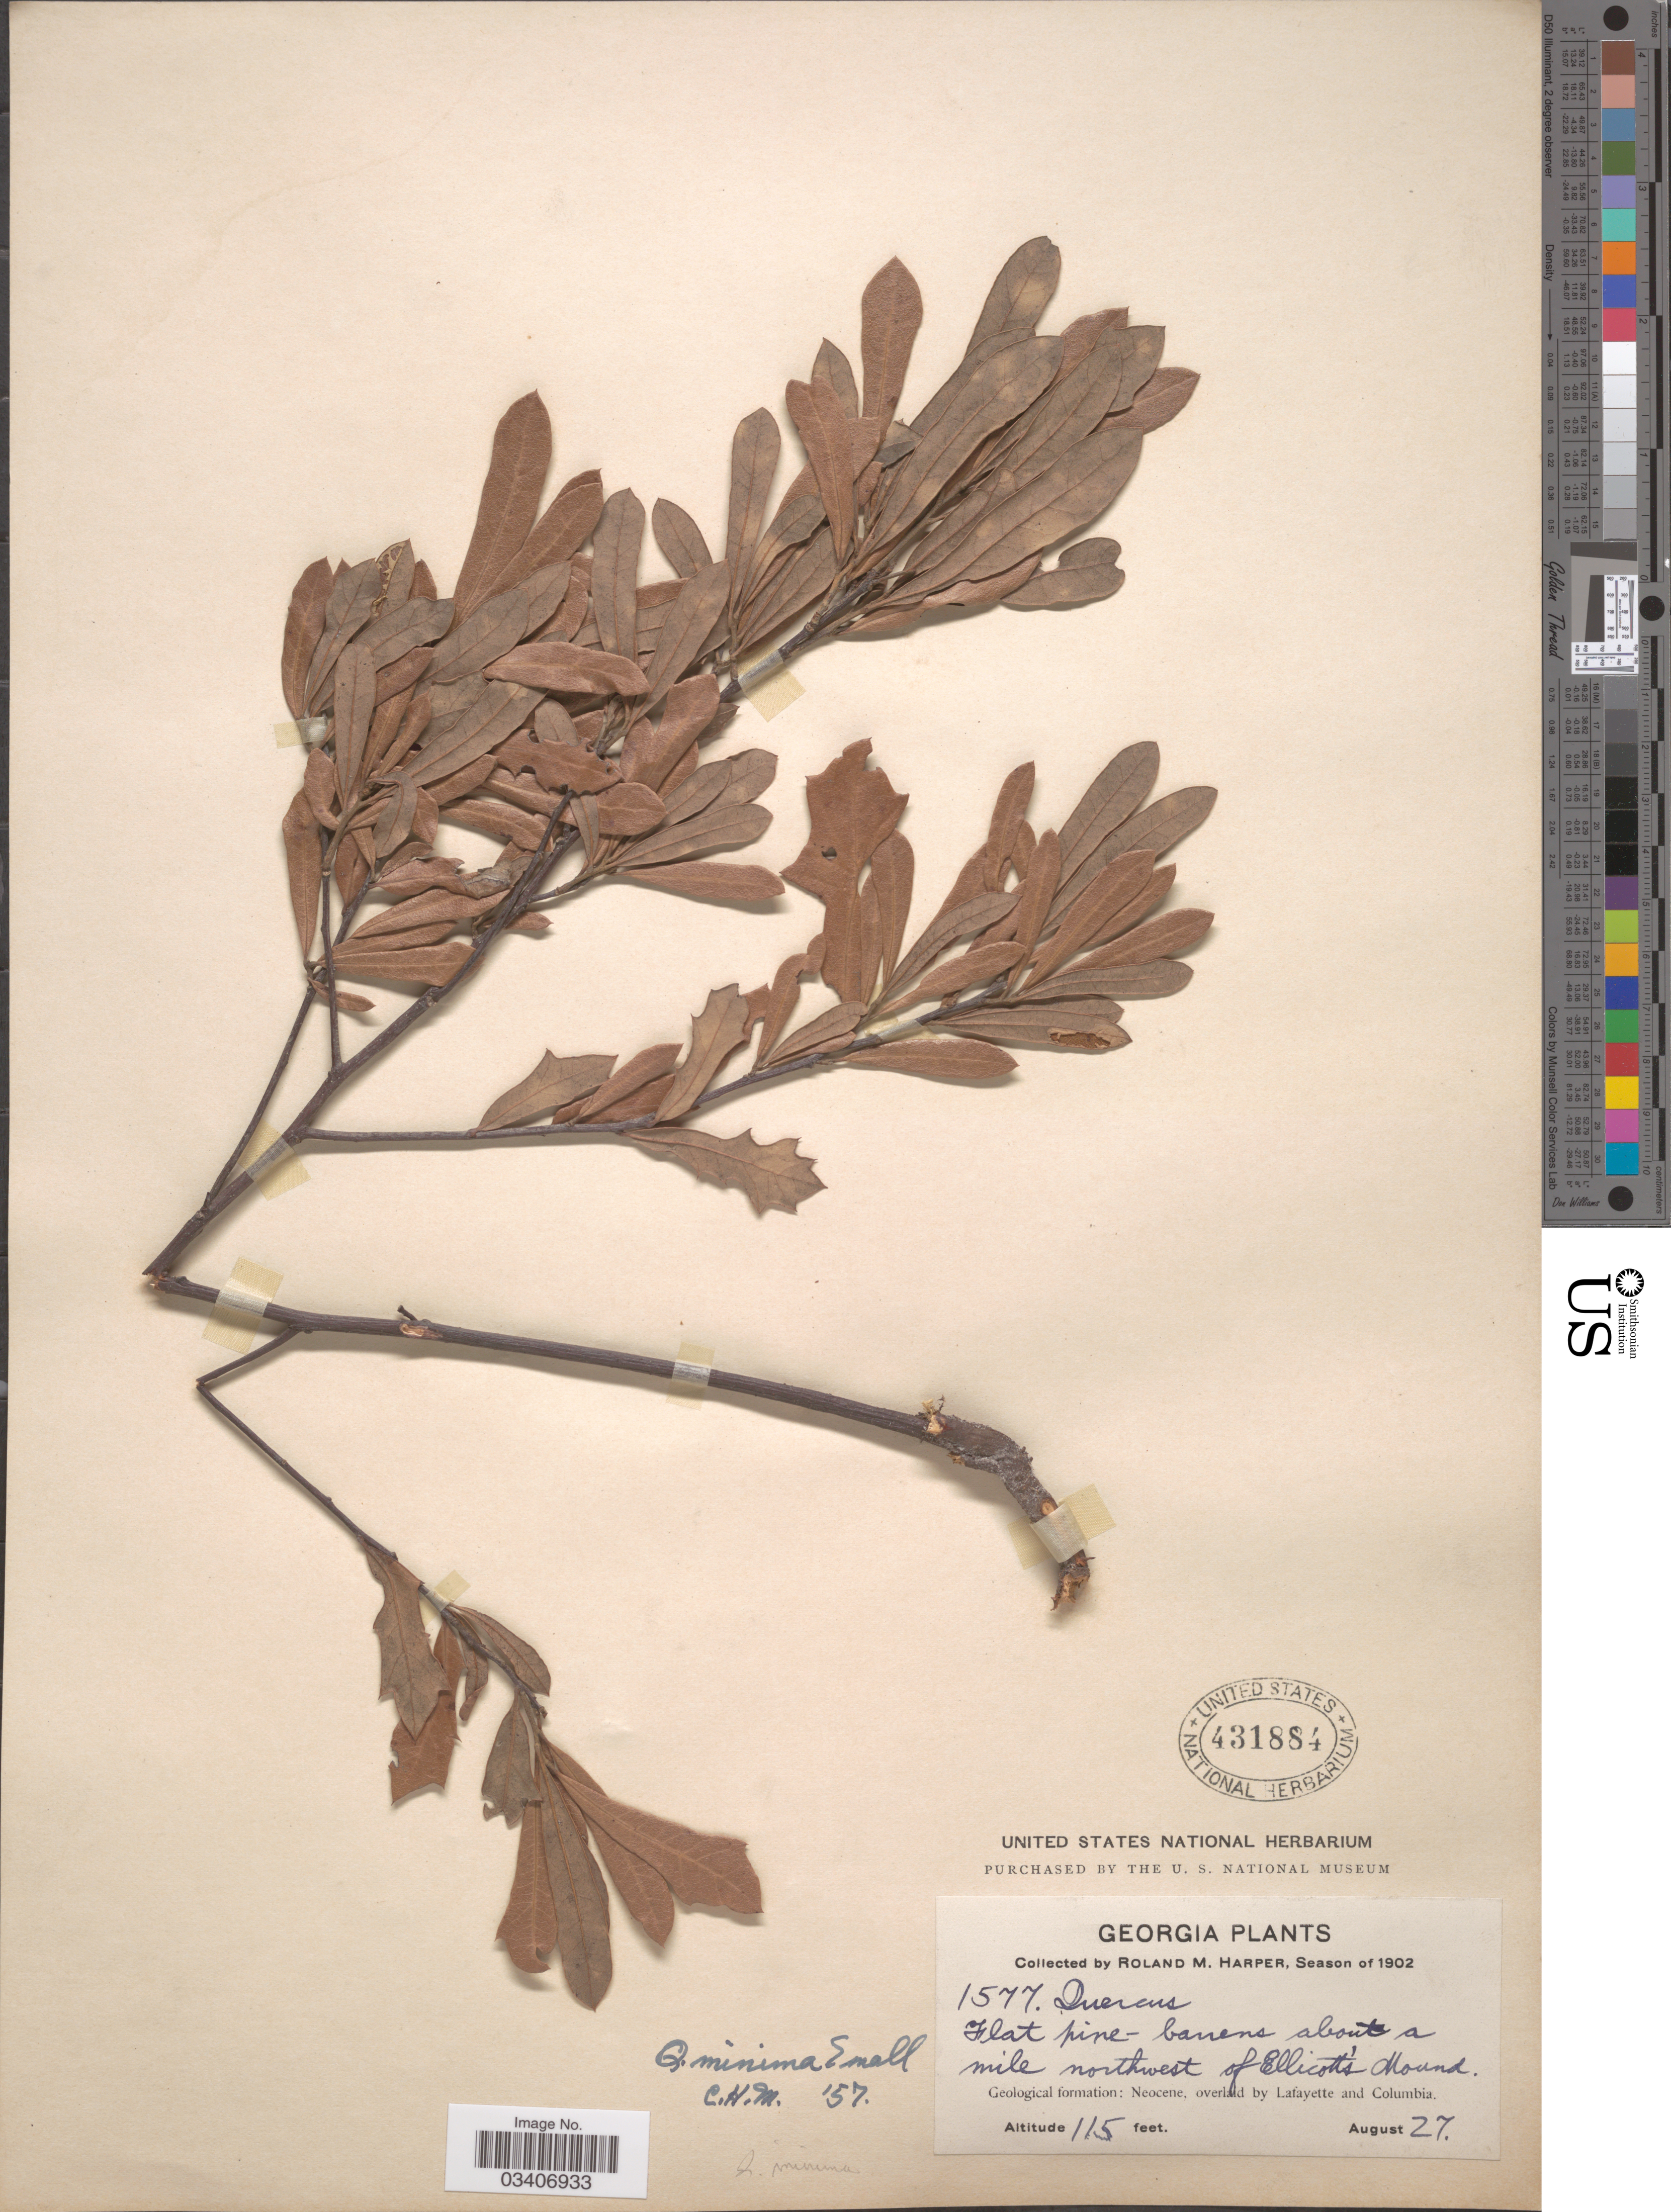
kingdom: Plantae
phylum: Tracheophyta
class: Magnoliopsida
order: Fagales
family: Fagaceae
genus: Quercus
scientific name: Quercus minima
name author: (Sarg.) Small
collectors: R. M. Harper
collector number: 1577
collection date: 1902-08-27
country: United States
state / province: Georgia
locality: Barrens about a mile northwest of Ellicott's Mound. Geological formation: Neocene, overlaid by Lafayette and Columbia.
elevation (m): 35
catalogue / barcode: US 431884